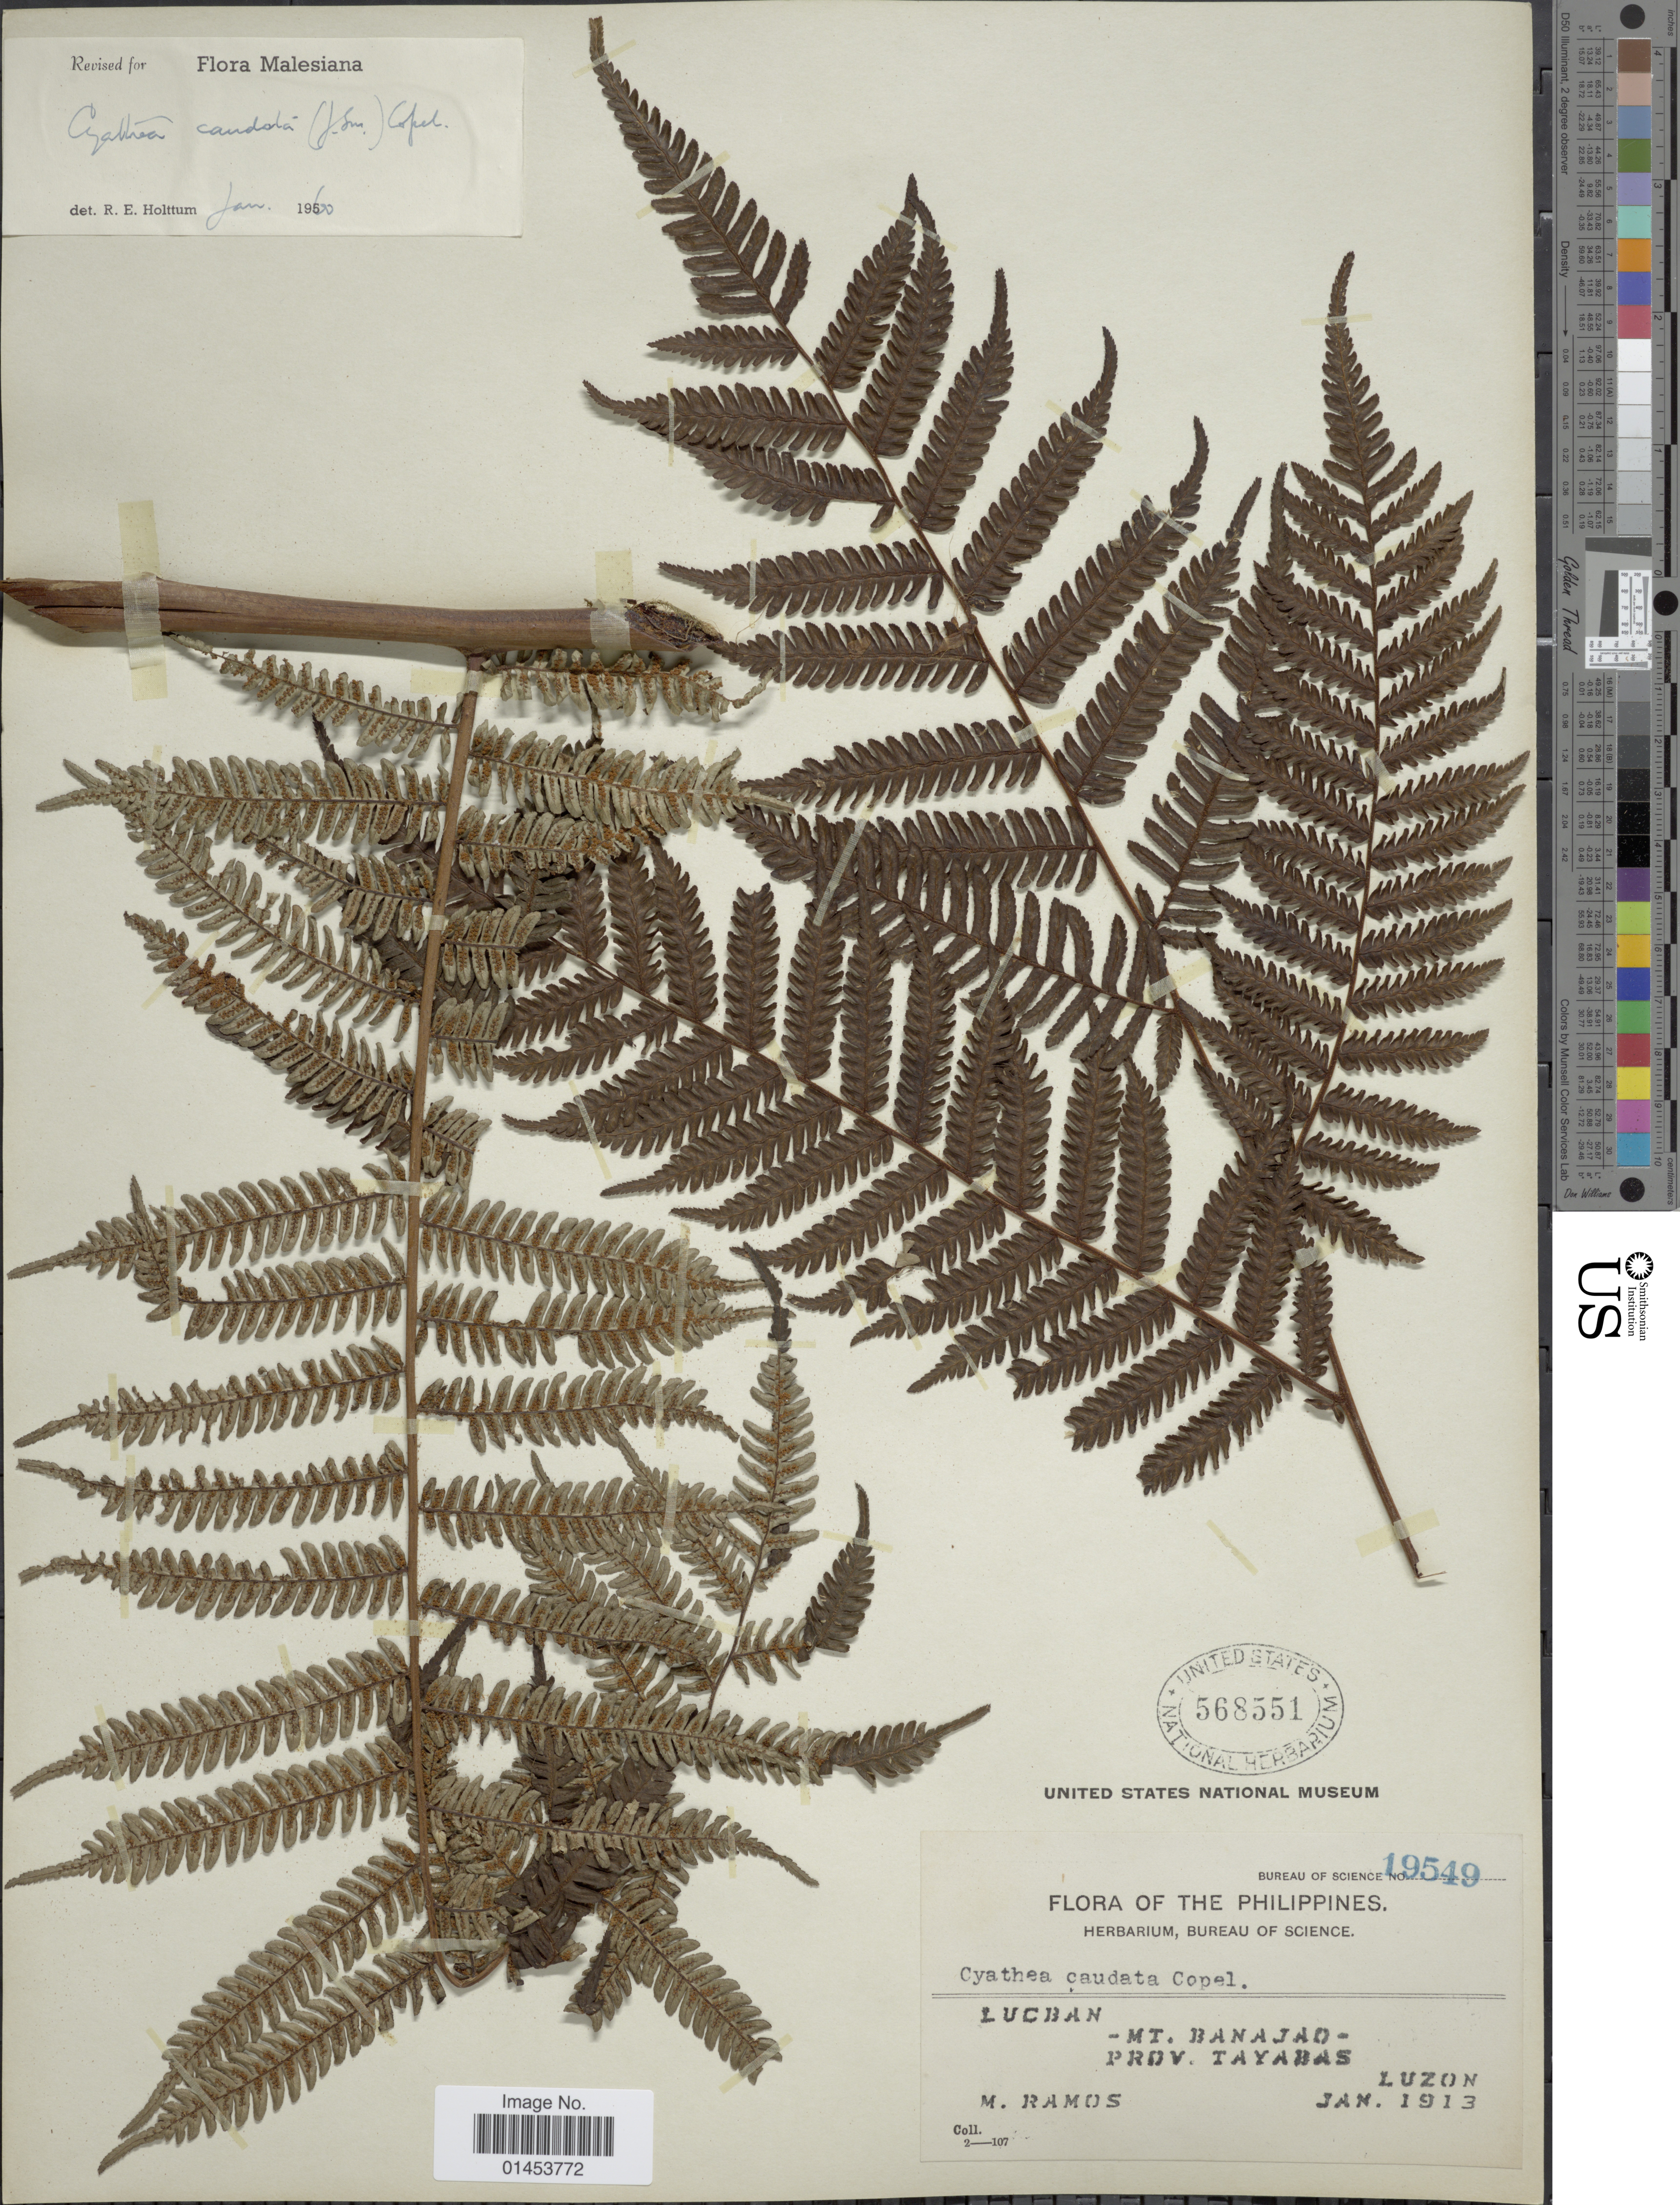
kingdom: Plantae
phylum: Tracheophyta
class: Polypodiopsida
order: Cyatheales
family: Cyatheaceae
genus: Cyathea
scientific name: Cyathea caudata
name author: (Hook.) Copel.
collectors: M. Ramos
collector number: Bureau of Science 19549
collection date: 1913-01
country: Philippines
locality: Lucban, Mt. Banajao, prov. Tayabas, Luzon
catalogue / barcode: US 568551